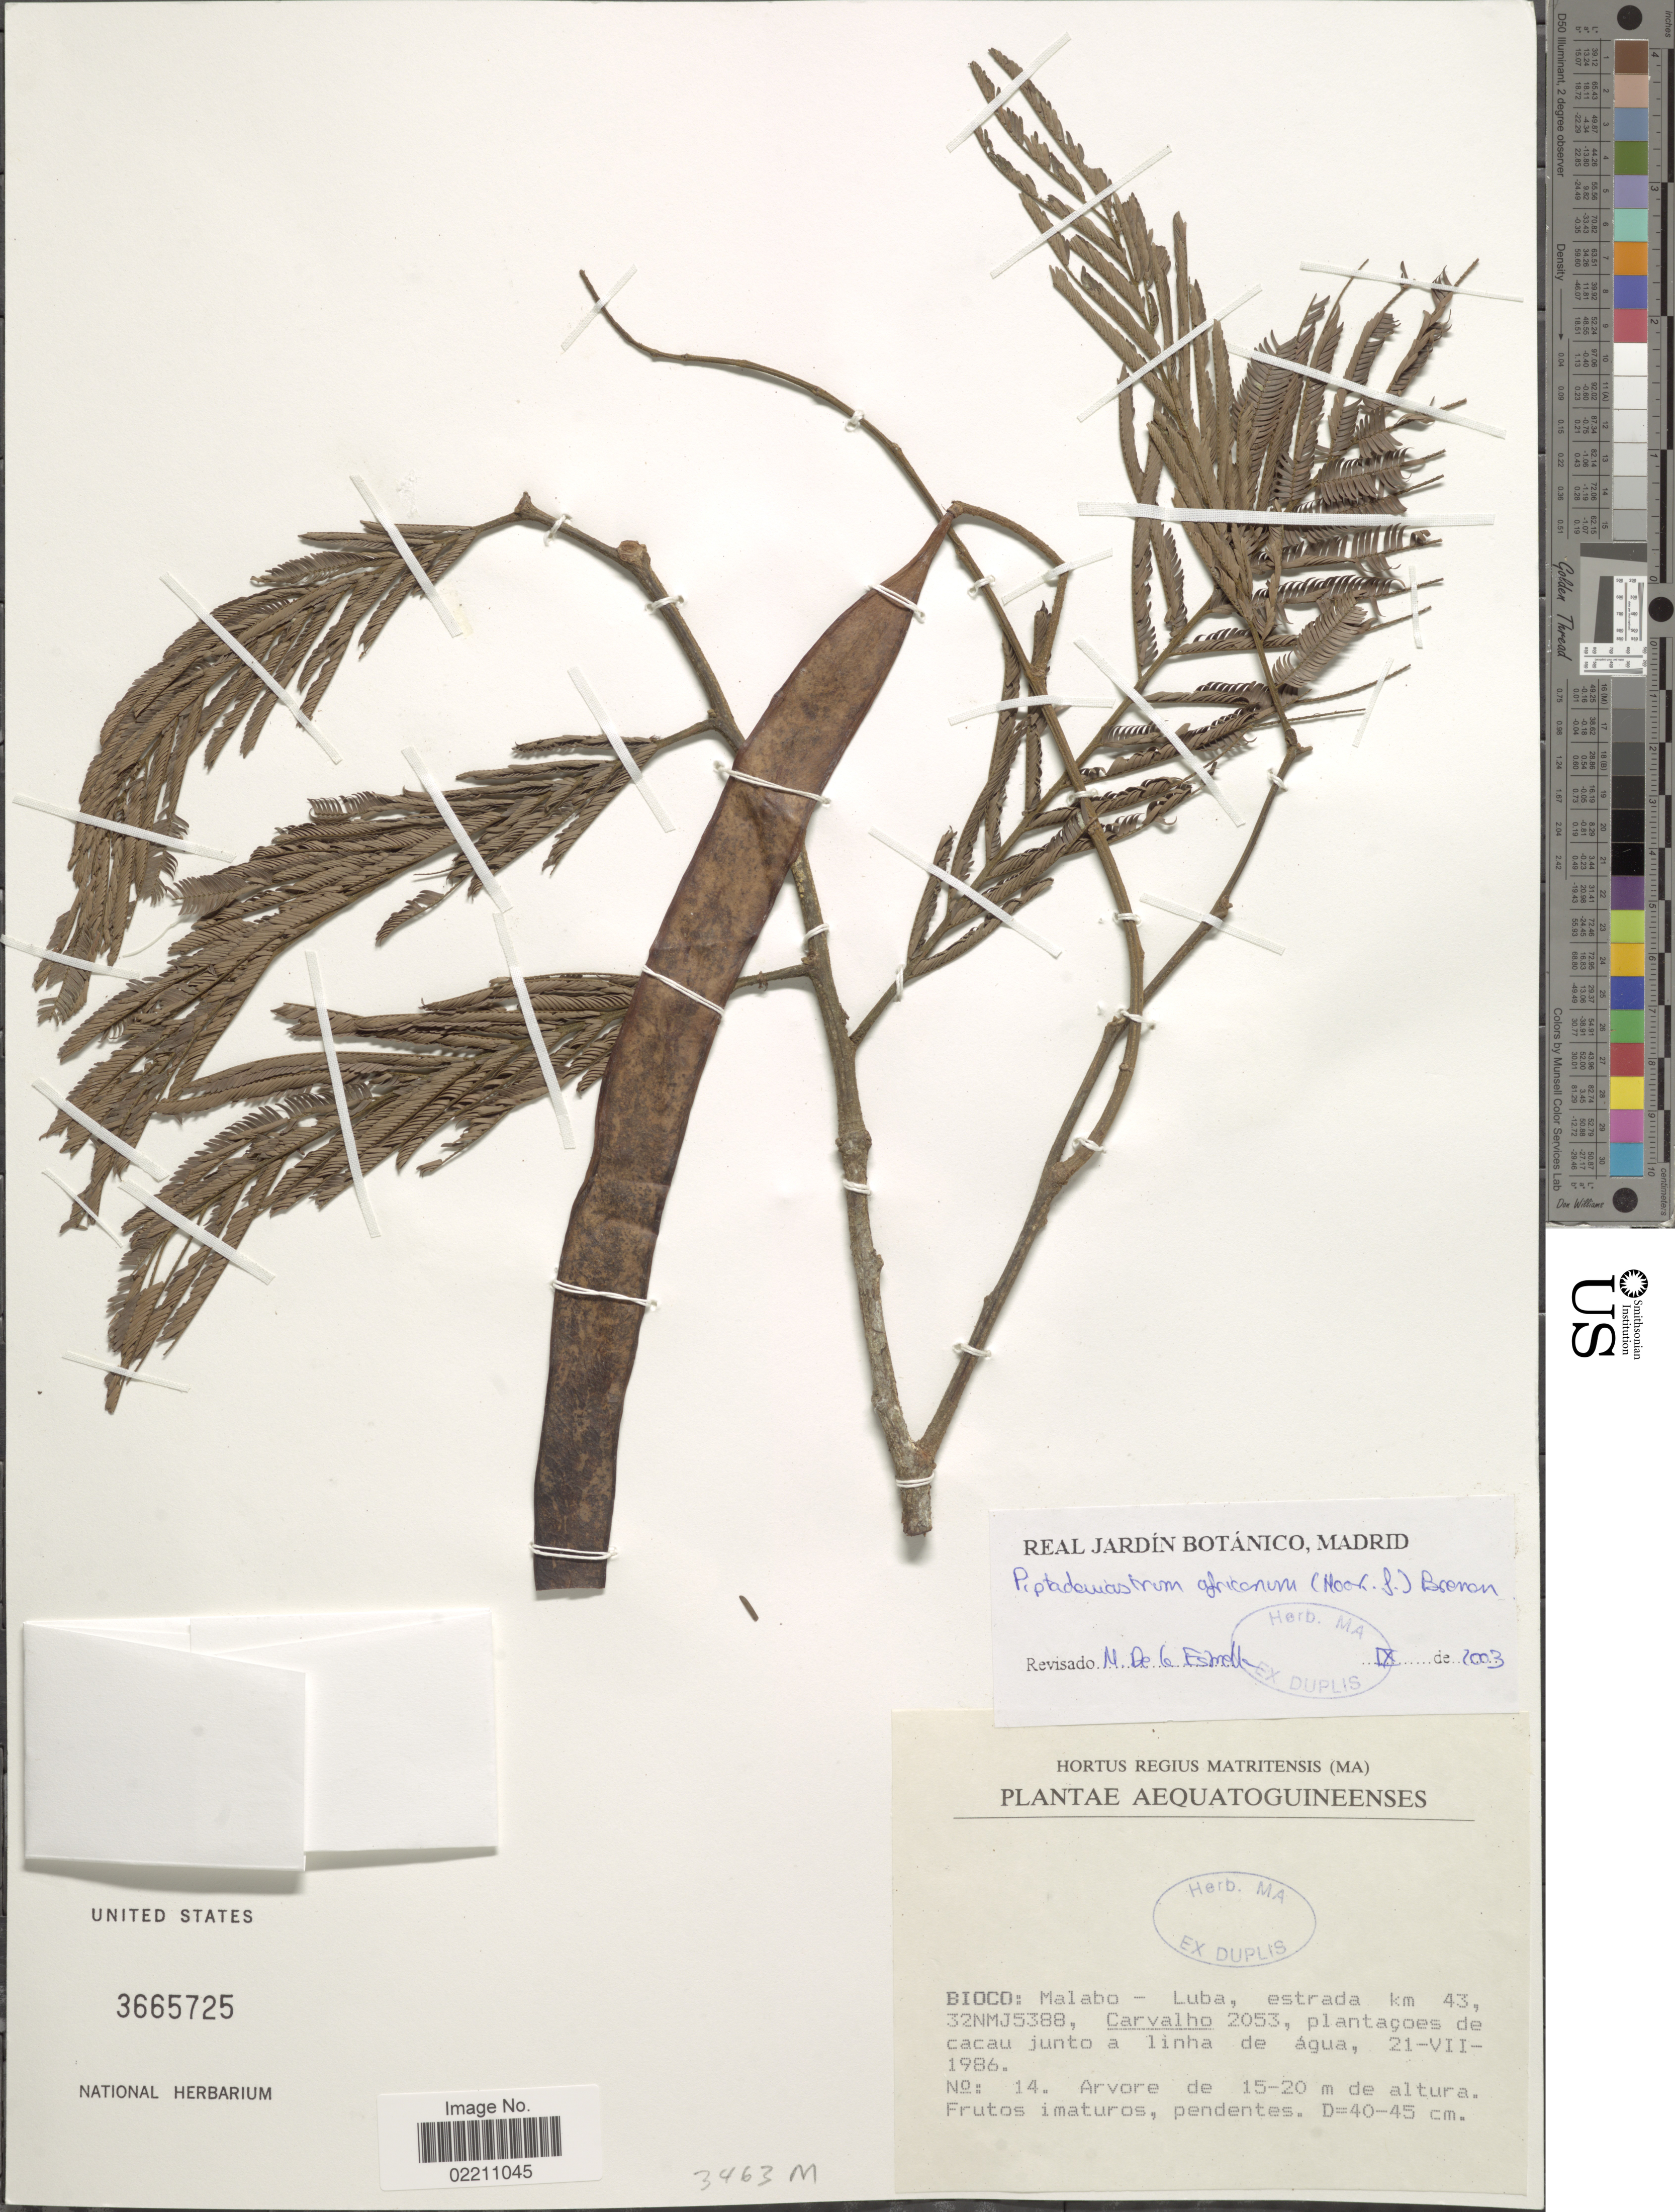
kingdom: Plantae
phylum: Tracheophyta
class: Magnoliopsida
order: Fabales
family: Fabaceae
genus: Piptadeniastrum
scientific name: Piptadeniastrum africanum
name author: (Hook. f.) Brenan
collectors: Carvalho, --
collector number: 2053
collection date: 1986-07-21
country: Equatorial Guinea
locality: Bioco: Malabo - Luba, estrada km 43, 32NMJ5388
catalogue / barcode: US 3665725